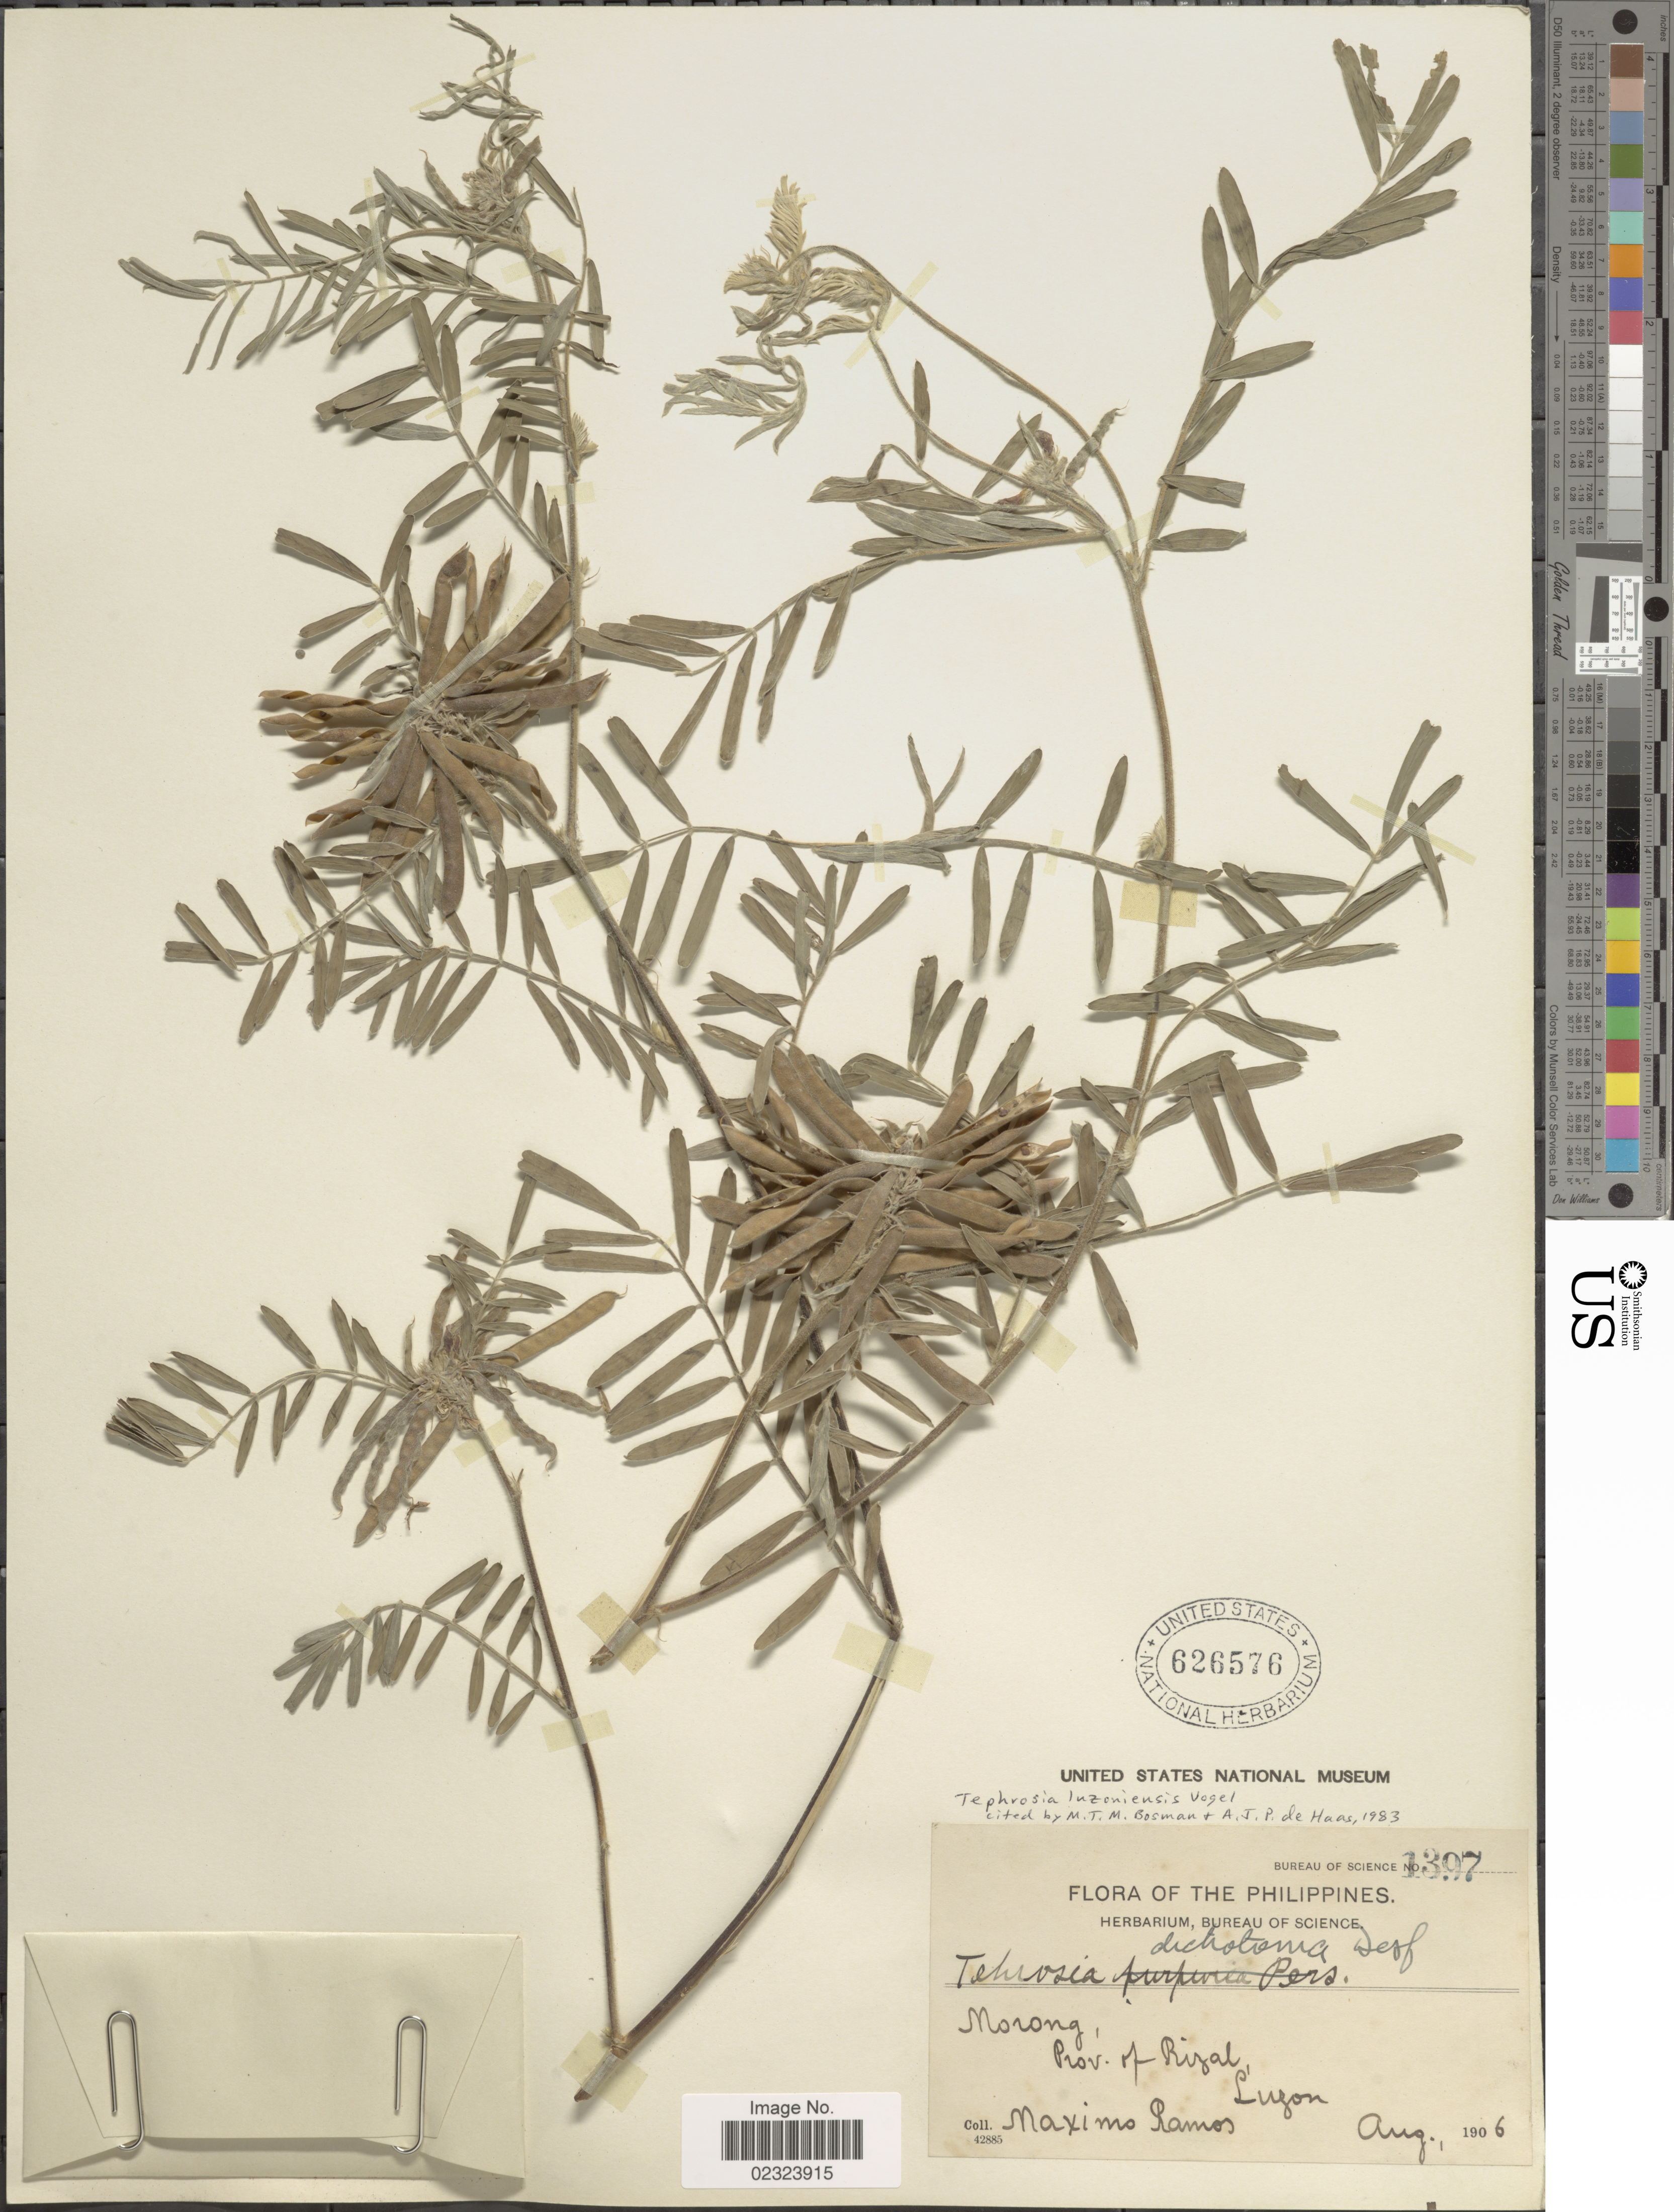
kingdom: Plantae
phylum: Tracheophyta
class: Magnoliopsida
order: Fabales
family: Fabaceae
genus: Tephrosia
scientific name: Tephrosia luzoniensis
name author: Vogel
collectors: M. Ramos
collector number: Bureau of Science 1397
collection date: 1906-08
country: Philippines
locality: Morong, Prov. of Rizal, Luzon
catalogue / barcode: US 626576